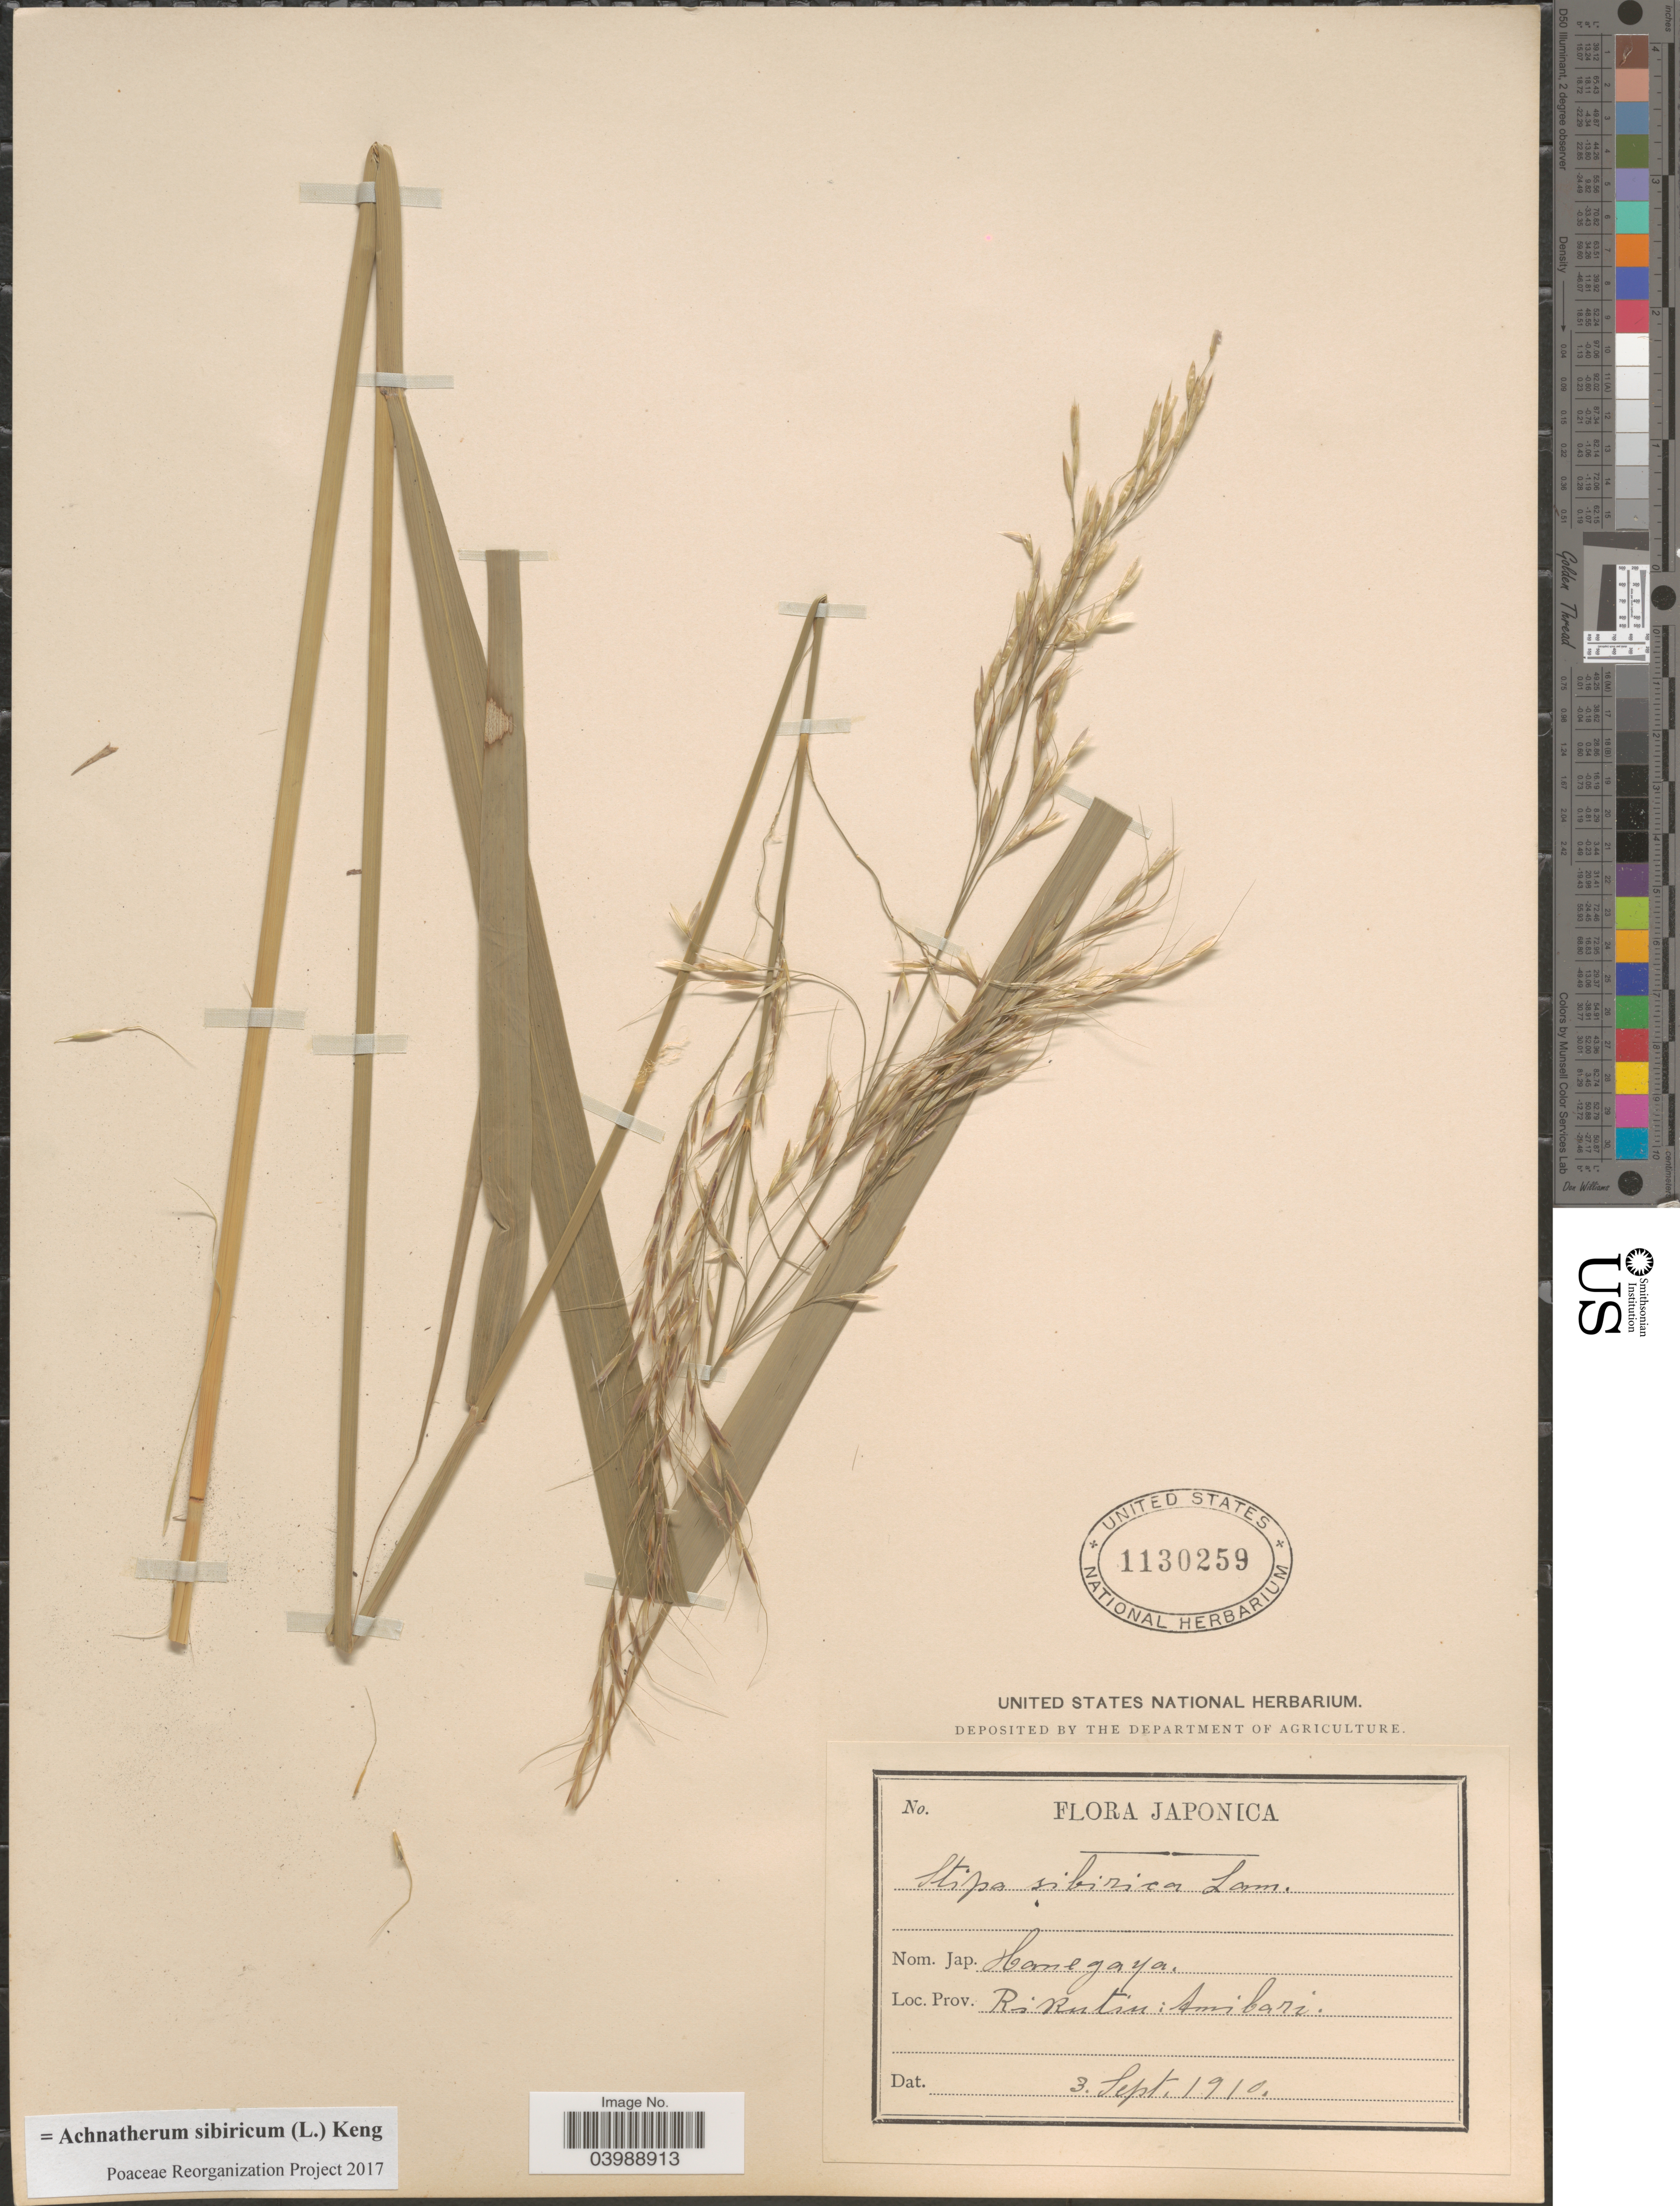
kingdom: Plantae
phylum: Tracheophyta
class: Liliopsida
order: Poales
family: Poaceae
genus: Achnatherum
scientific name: Achnatherum sibiricum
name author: (L.) Keng ex Tzvelev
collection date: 1910-09-03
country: Japan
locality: Prov. Rikutiu: Amibari.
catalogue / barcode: US 1130259